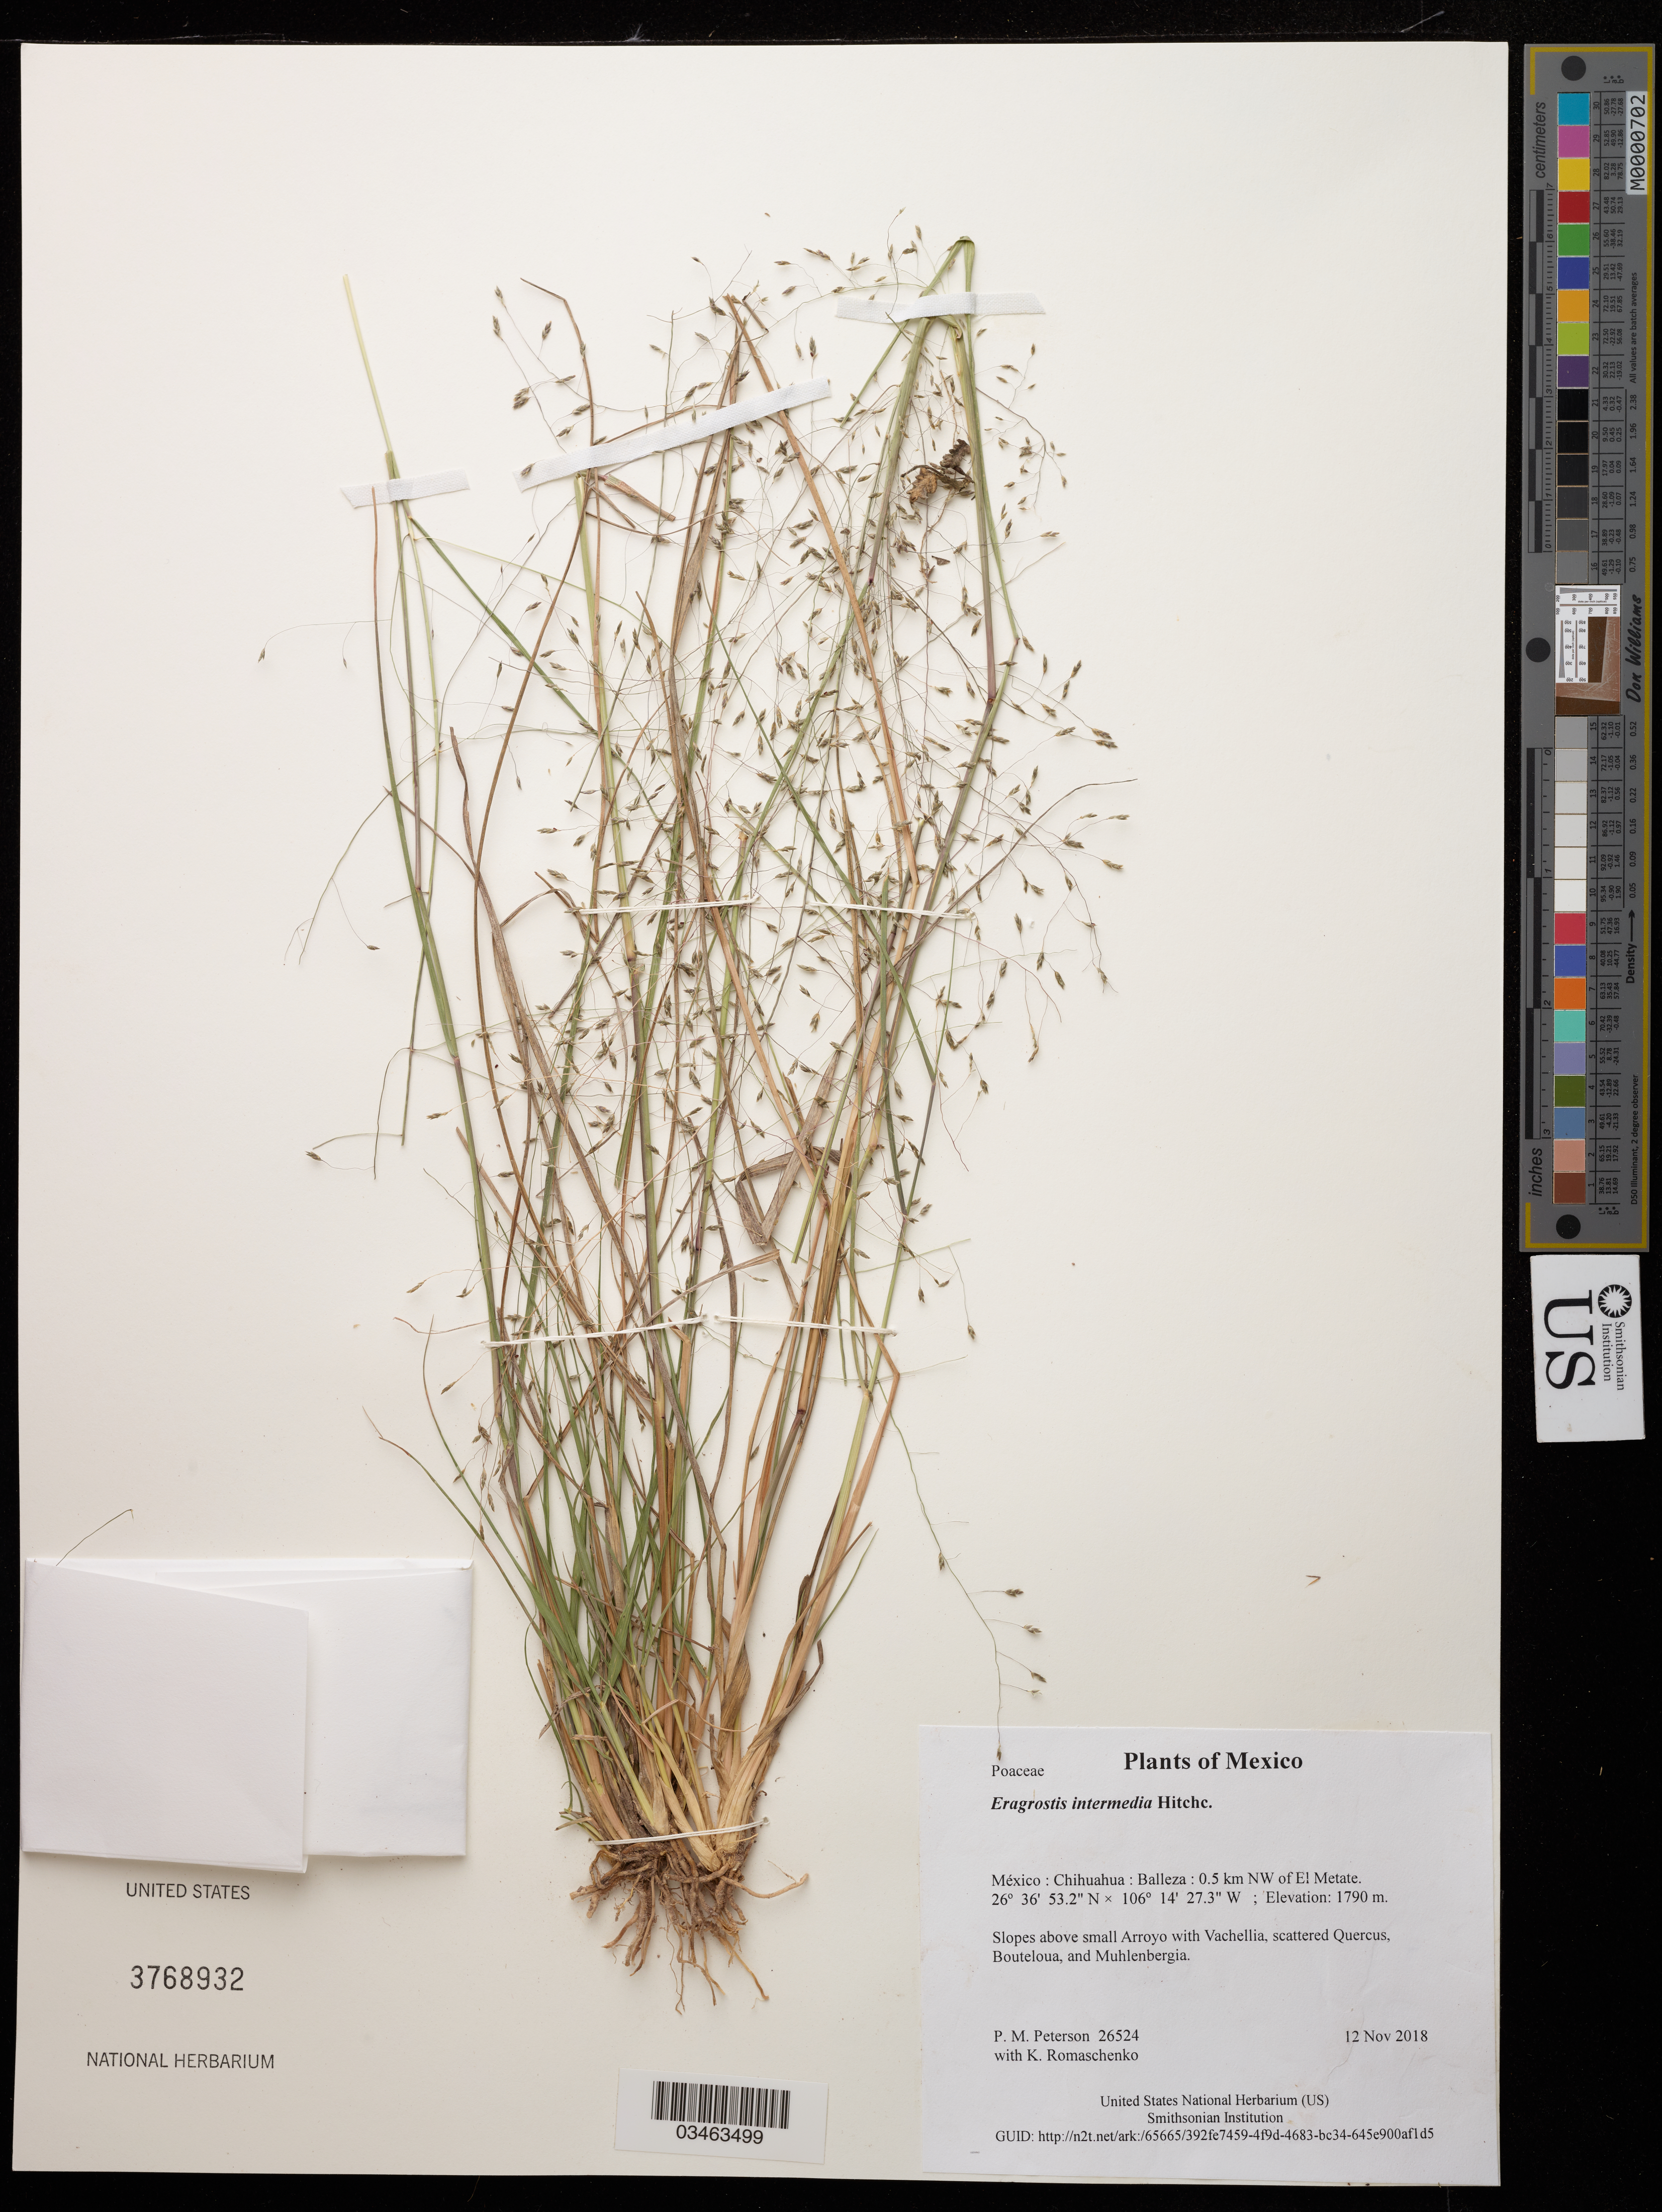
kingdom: Plantae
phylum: Tracheophyta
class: Liliopsida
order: Poales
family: Poaceae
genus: Eragrostis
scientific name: Eragrostis intermedia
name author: Hitchc.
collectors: P. M. Peterson & K. Romaschenko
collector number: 26524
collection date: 2018-11-12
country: México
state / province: Chihuahua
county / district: Balleza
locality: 0.5 km NW of El Metate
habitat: Slopes above small Arroyo with Vachellia, scattered Quercus, Bouteloua, and Muhlenbergia.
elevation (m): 1790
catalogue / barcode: US 3768932